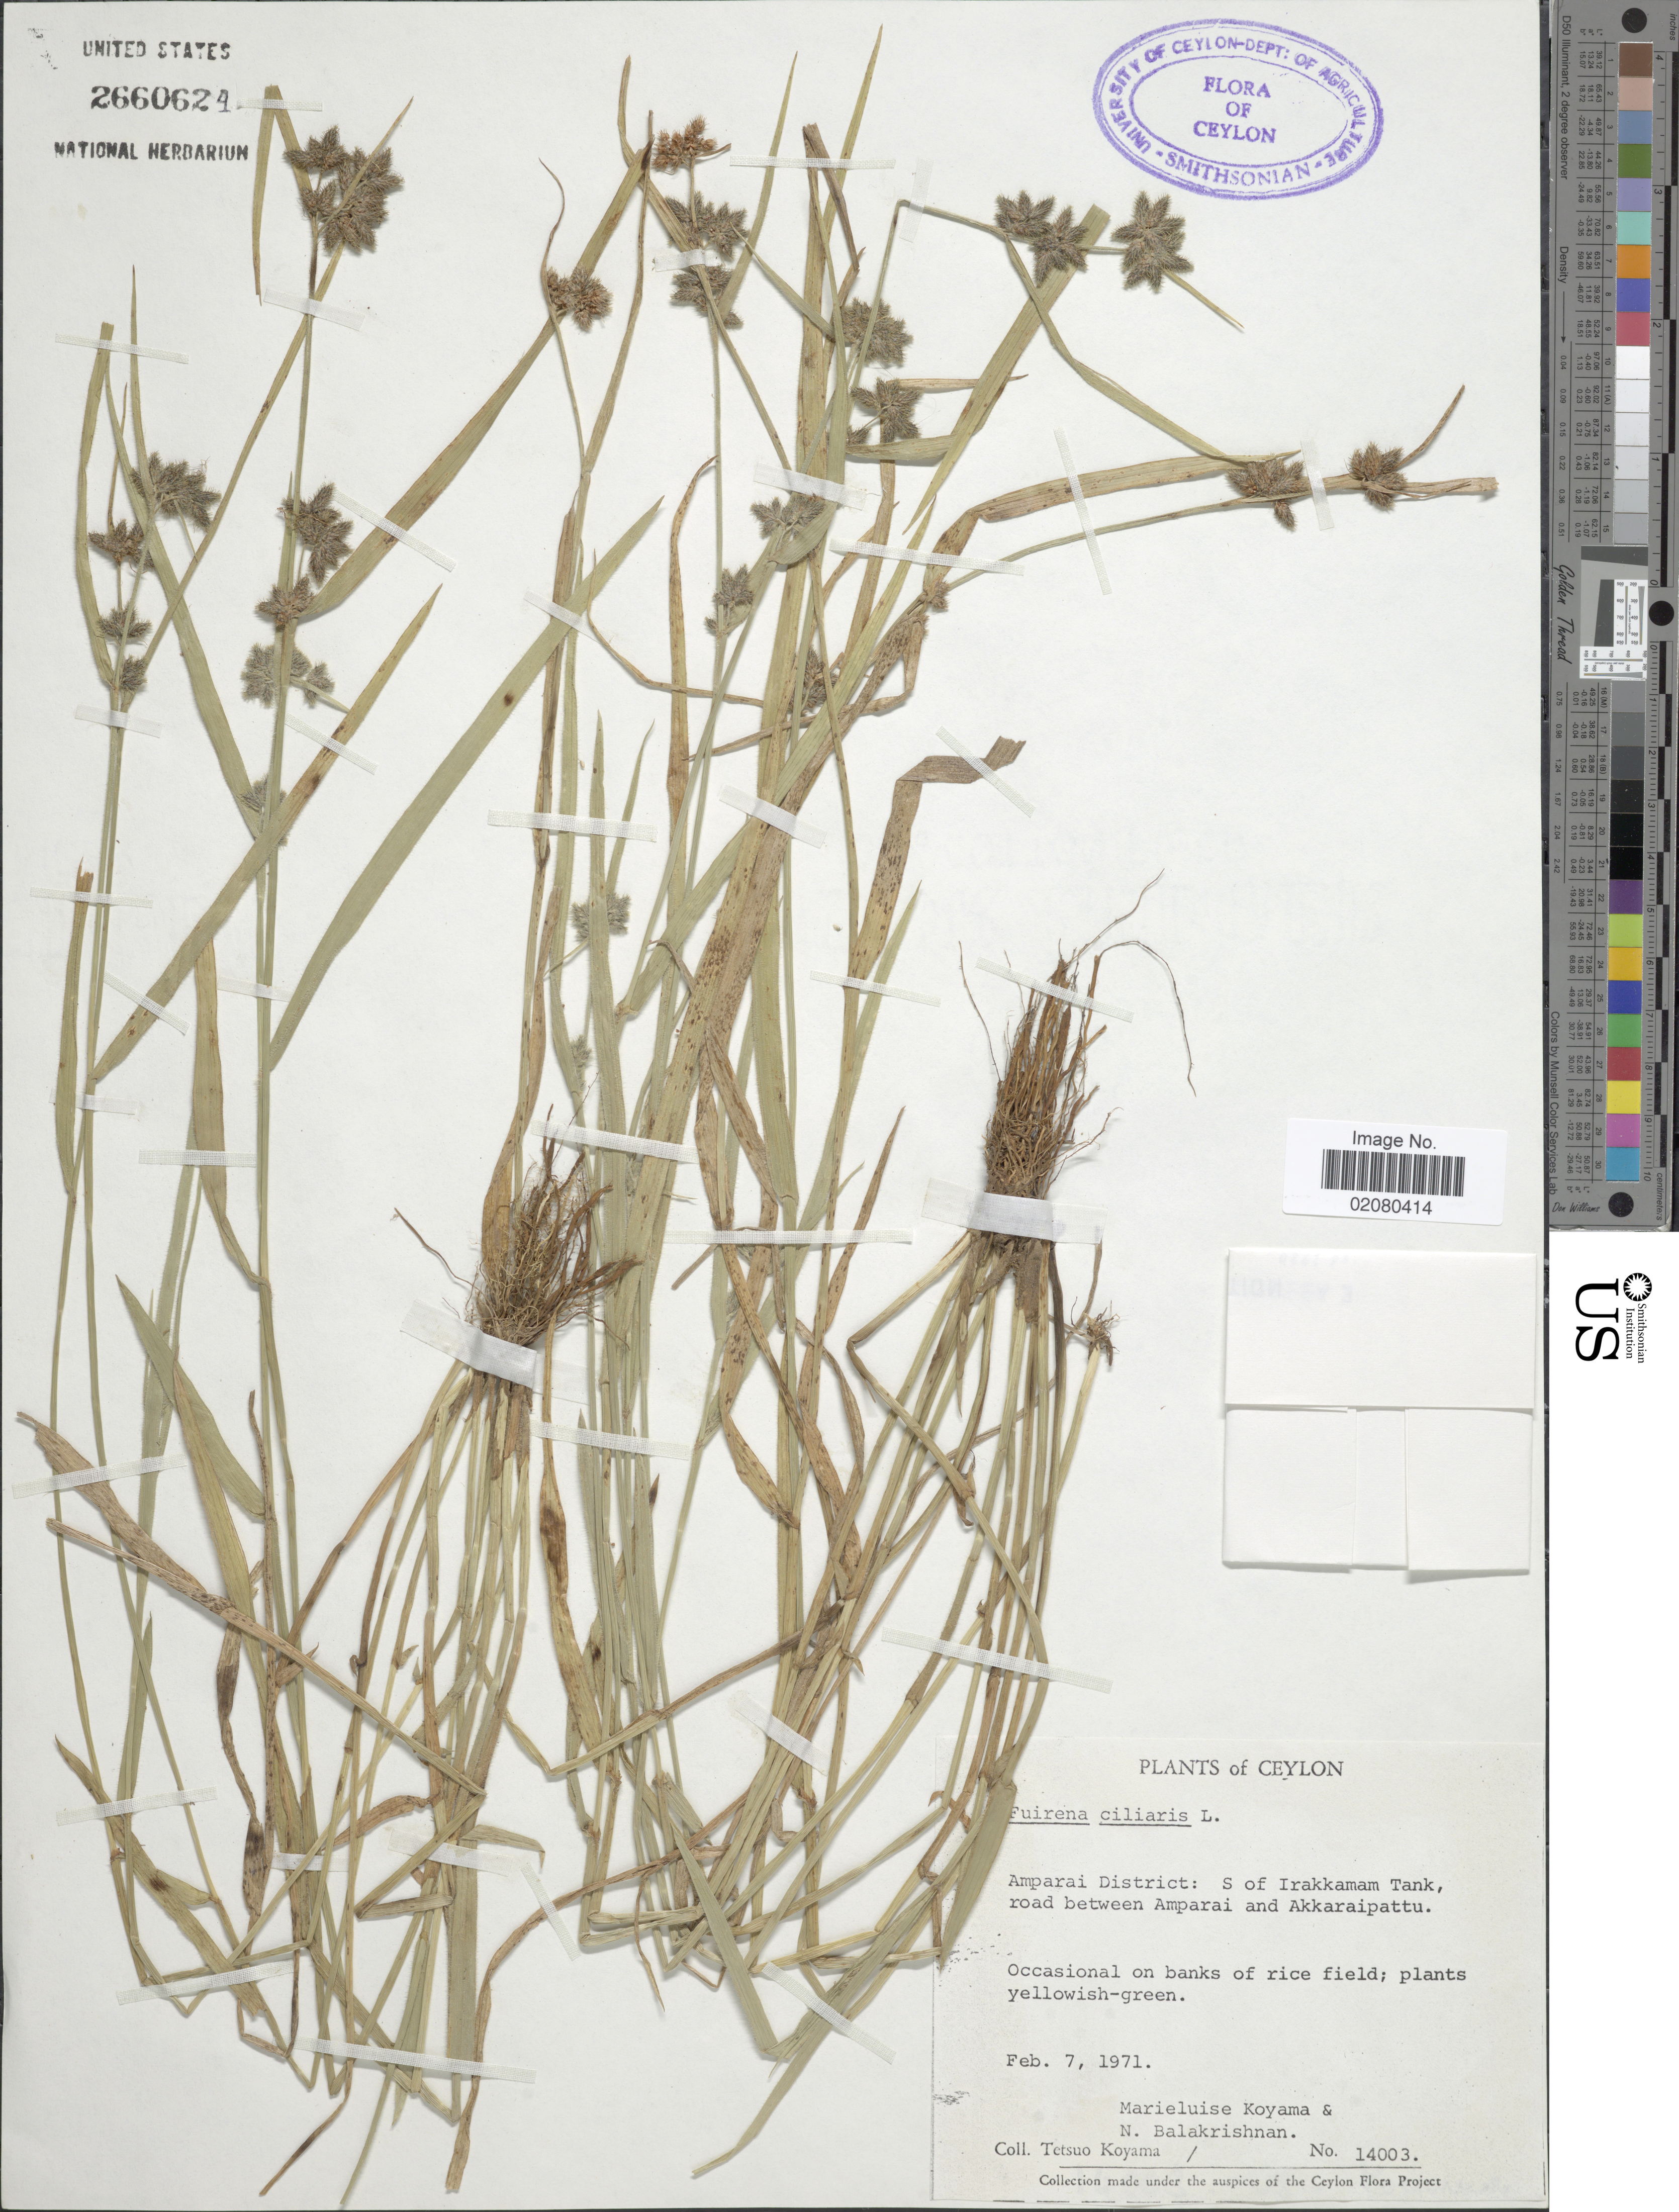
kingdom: Plantae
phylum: Tracheophyta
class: Liliopsida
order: Poales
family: Cyperaceae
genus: Fuirena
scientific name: Fuirena ciliaris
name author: (L.) Roxb.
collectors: T. Koyama, M. Koyama & N. Balakrishnan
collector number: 14003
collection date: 1971-02-07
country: Sri Lanka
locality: Ceylon, Amparai District: S of Irakkamam Tank, road between Amparai and Akkaraipattu.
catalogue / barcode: US 2660624